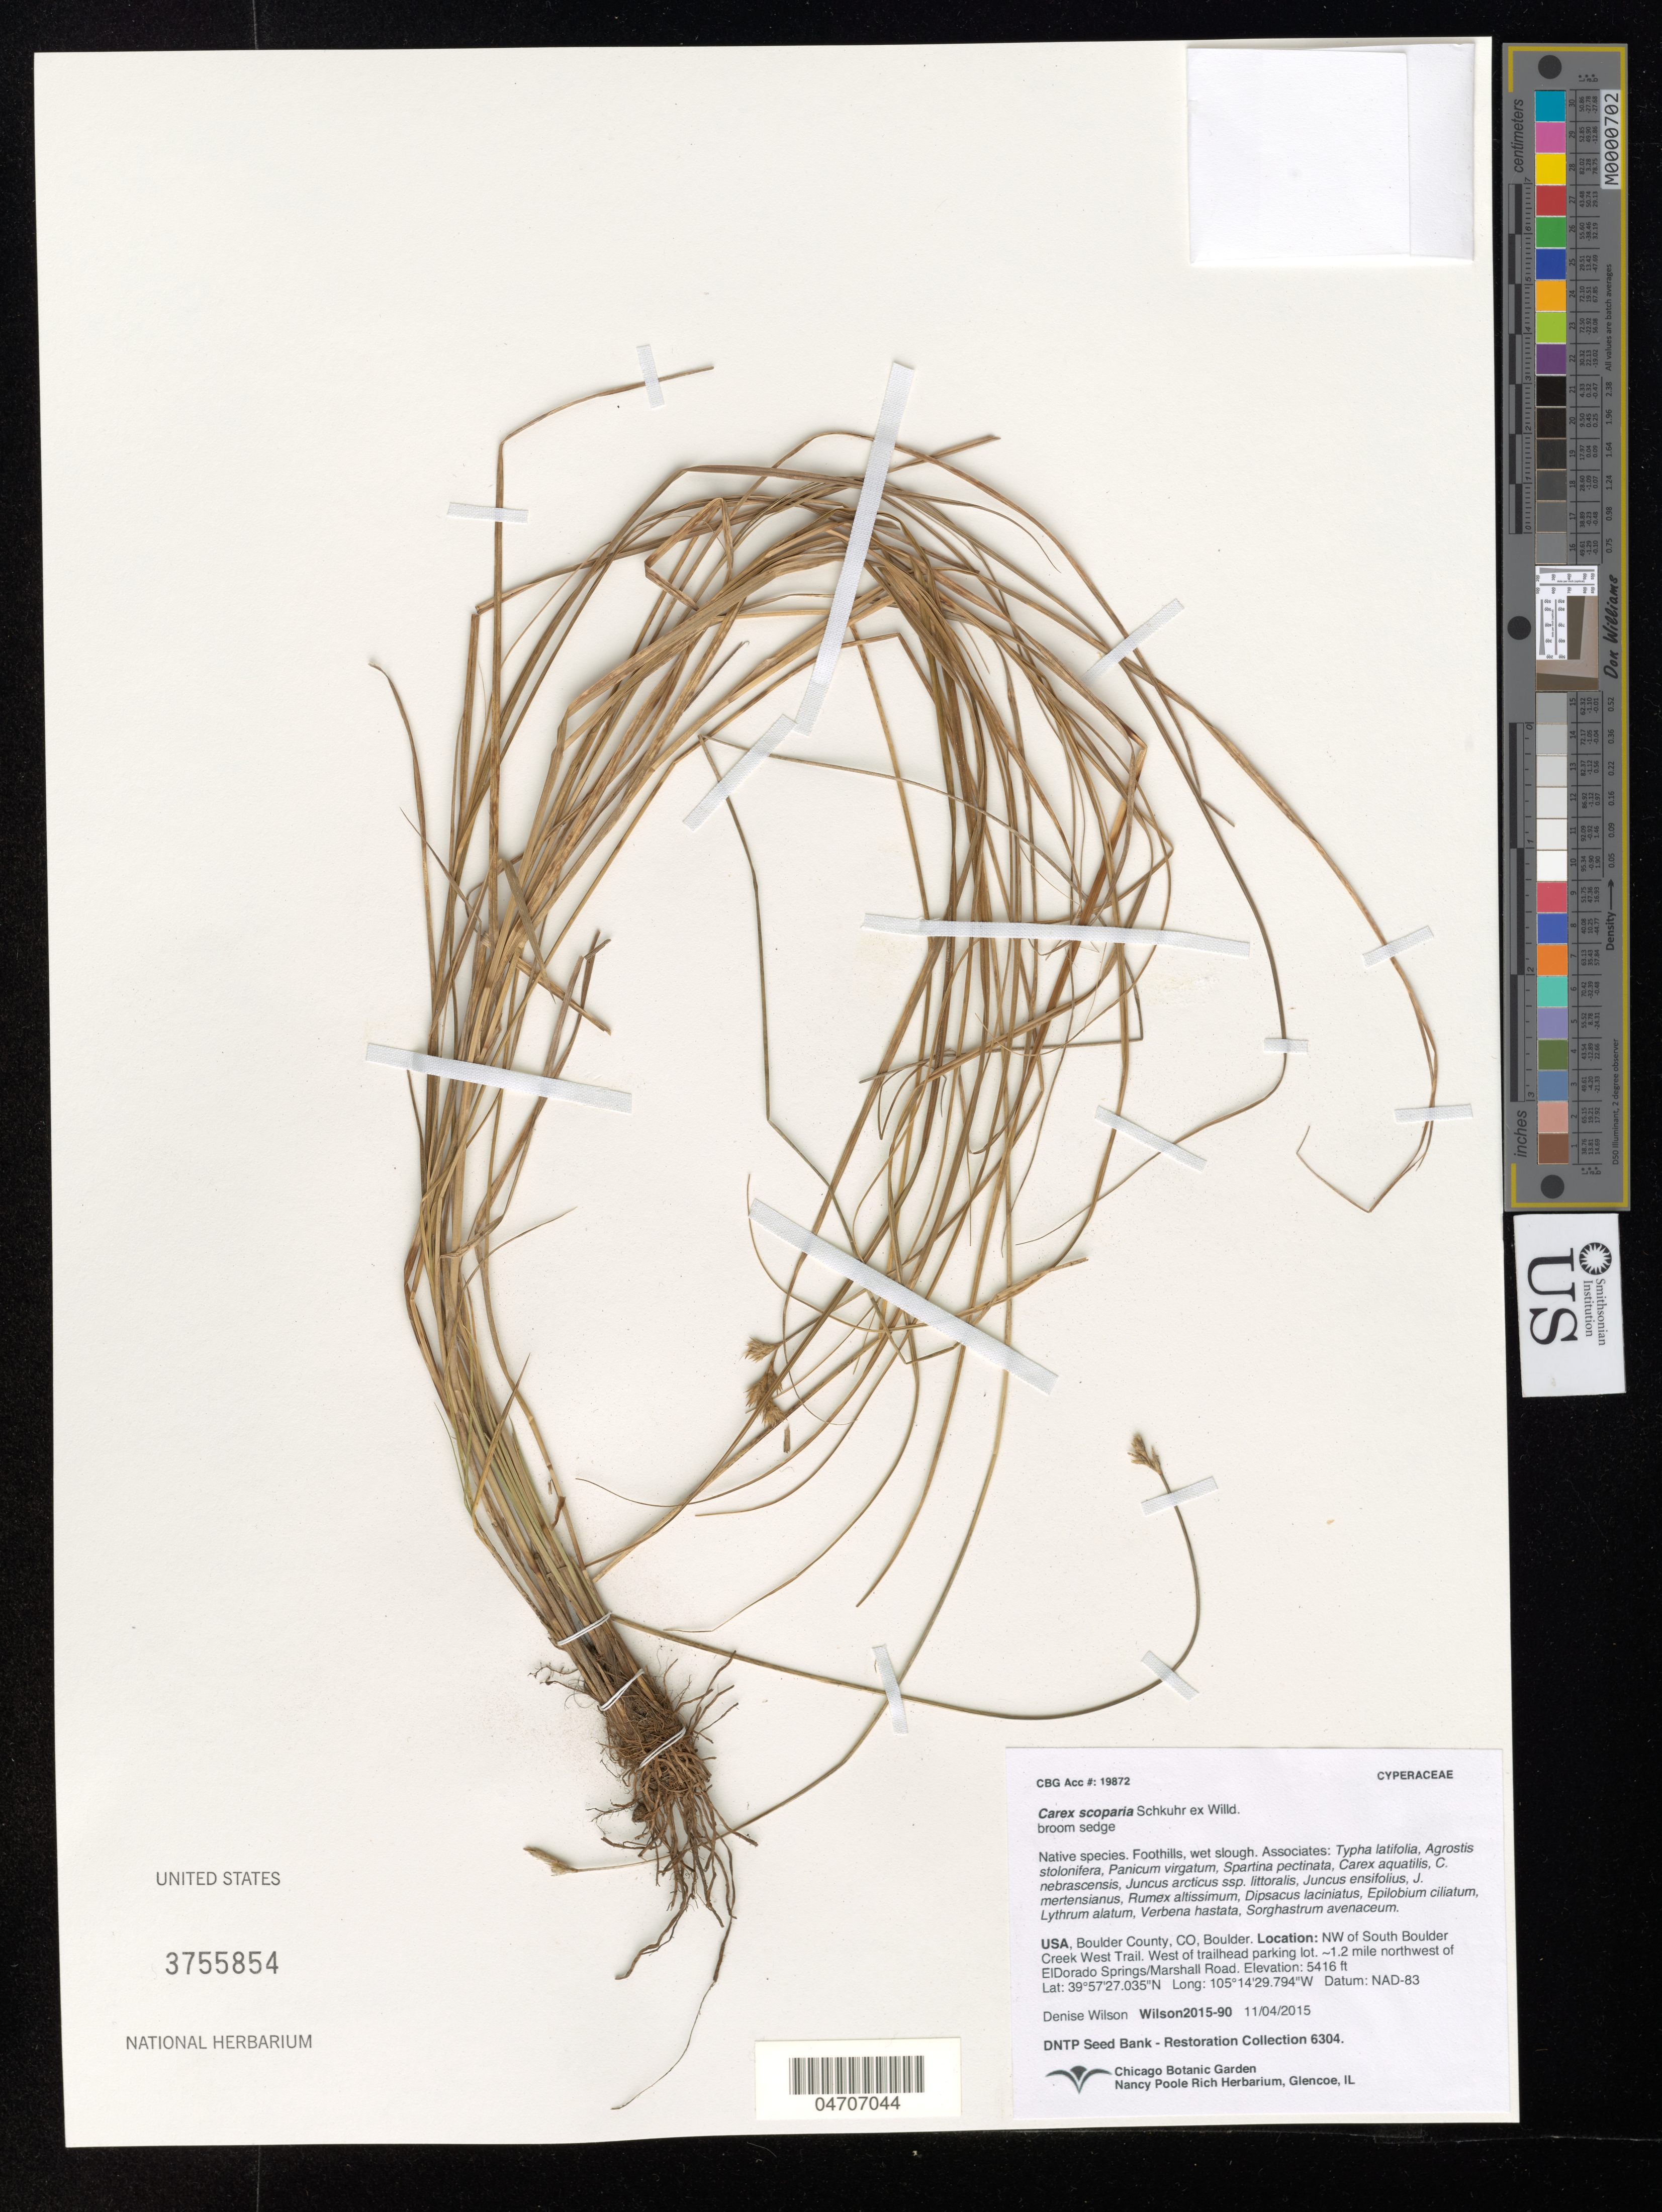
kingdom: Plantae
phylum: Tracheophyta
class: Liliopsida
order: Poales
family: Cyperaceae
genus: Carex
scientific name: Carex scoparia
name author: Schkuhr ex Willd.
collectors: D. Wilson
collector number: Wilson2015-90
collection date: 2015-11-04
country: United States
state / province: Colorado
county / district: Boulder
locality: Boulder County, Boulder. NW of South Boulder Creek West Trail. West of trailhead parking lot ~1.2 mile northwest of ElDorado Springs/Marshall Road.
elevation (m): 1651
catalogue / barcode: US 3755854